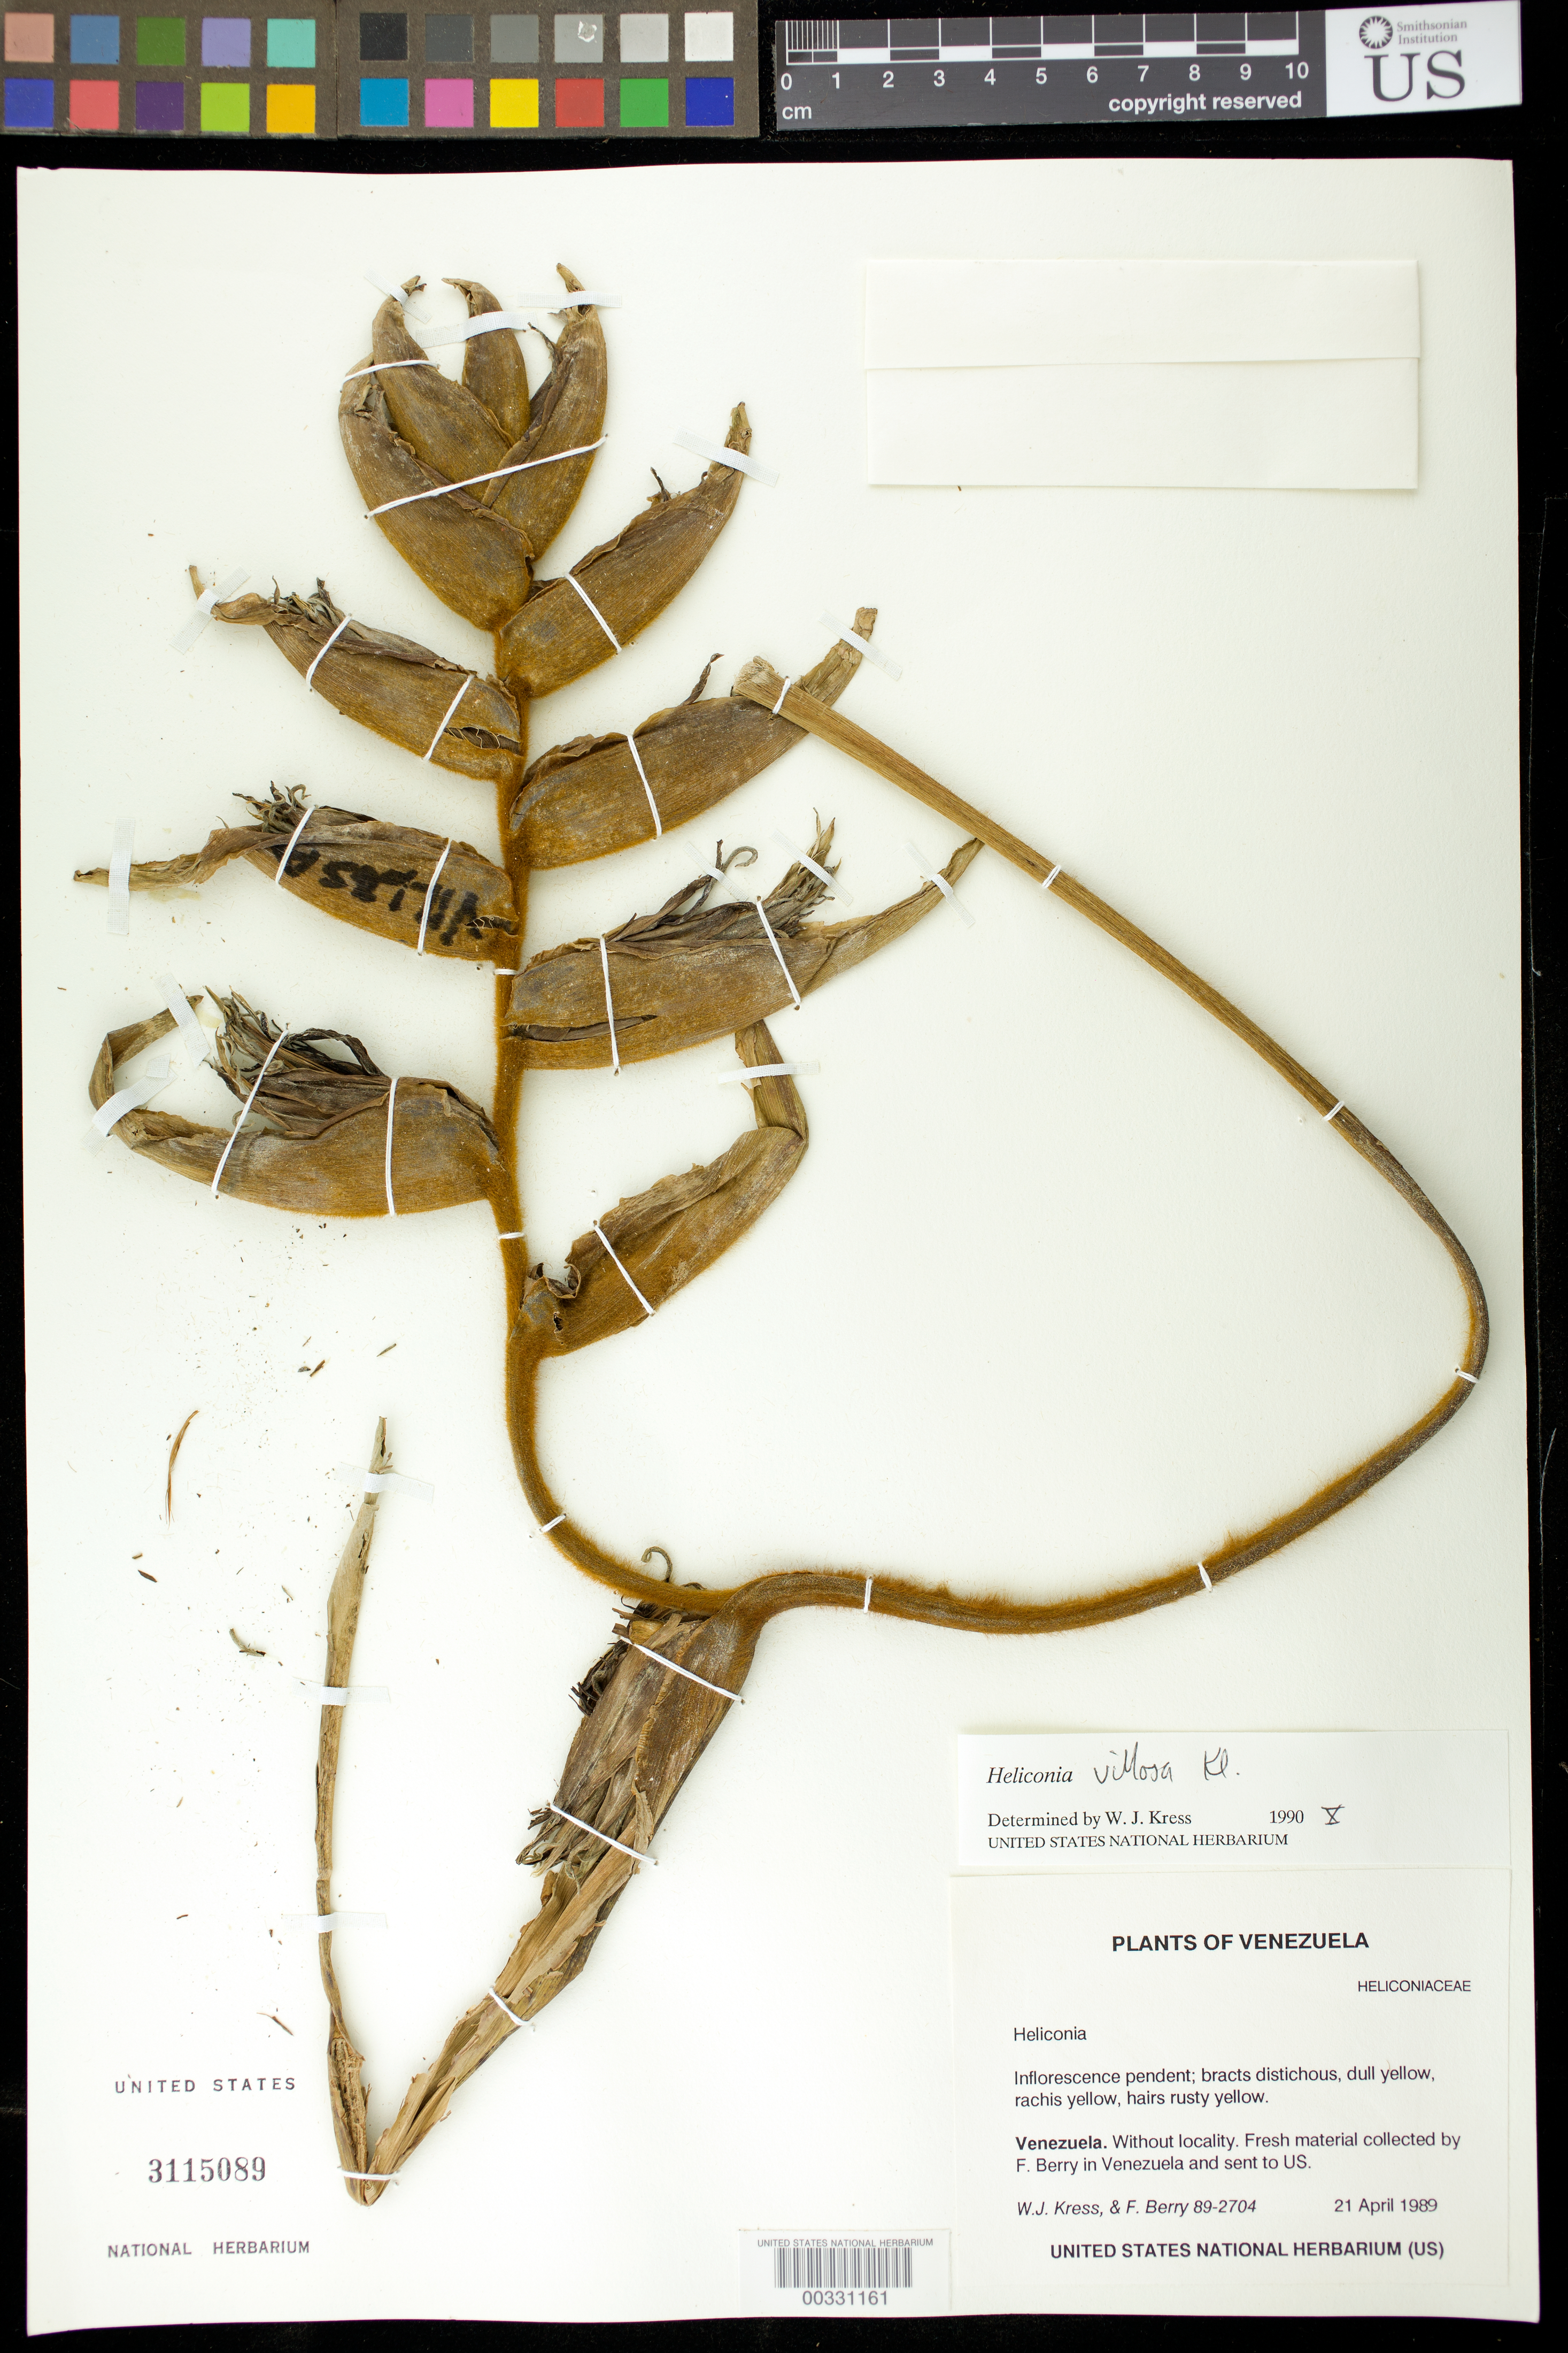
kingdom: Plantae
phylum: Tracheophyta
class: Liliopsida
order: Zingiberales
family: Heliconiaceae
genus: Heliconia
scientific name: Heliconia villosa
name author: Klotzsch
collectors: W. J. Kress & F. Berry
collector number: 89-2704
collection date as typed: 21 Apr 1989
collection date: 1989-04-21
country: Venezuela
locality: Without locality, fresh material collected by F. Berry in Venezuela and sent to US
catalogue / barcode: US 3115089